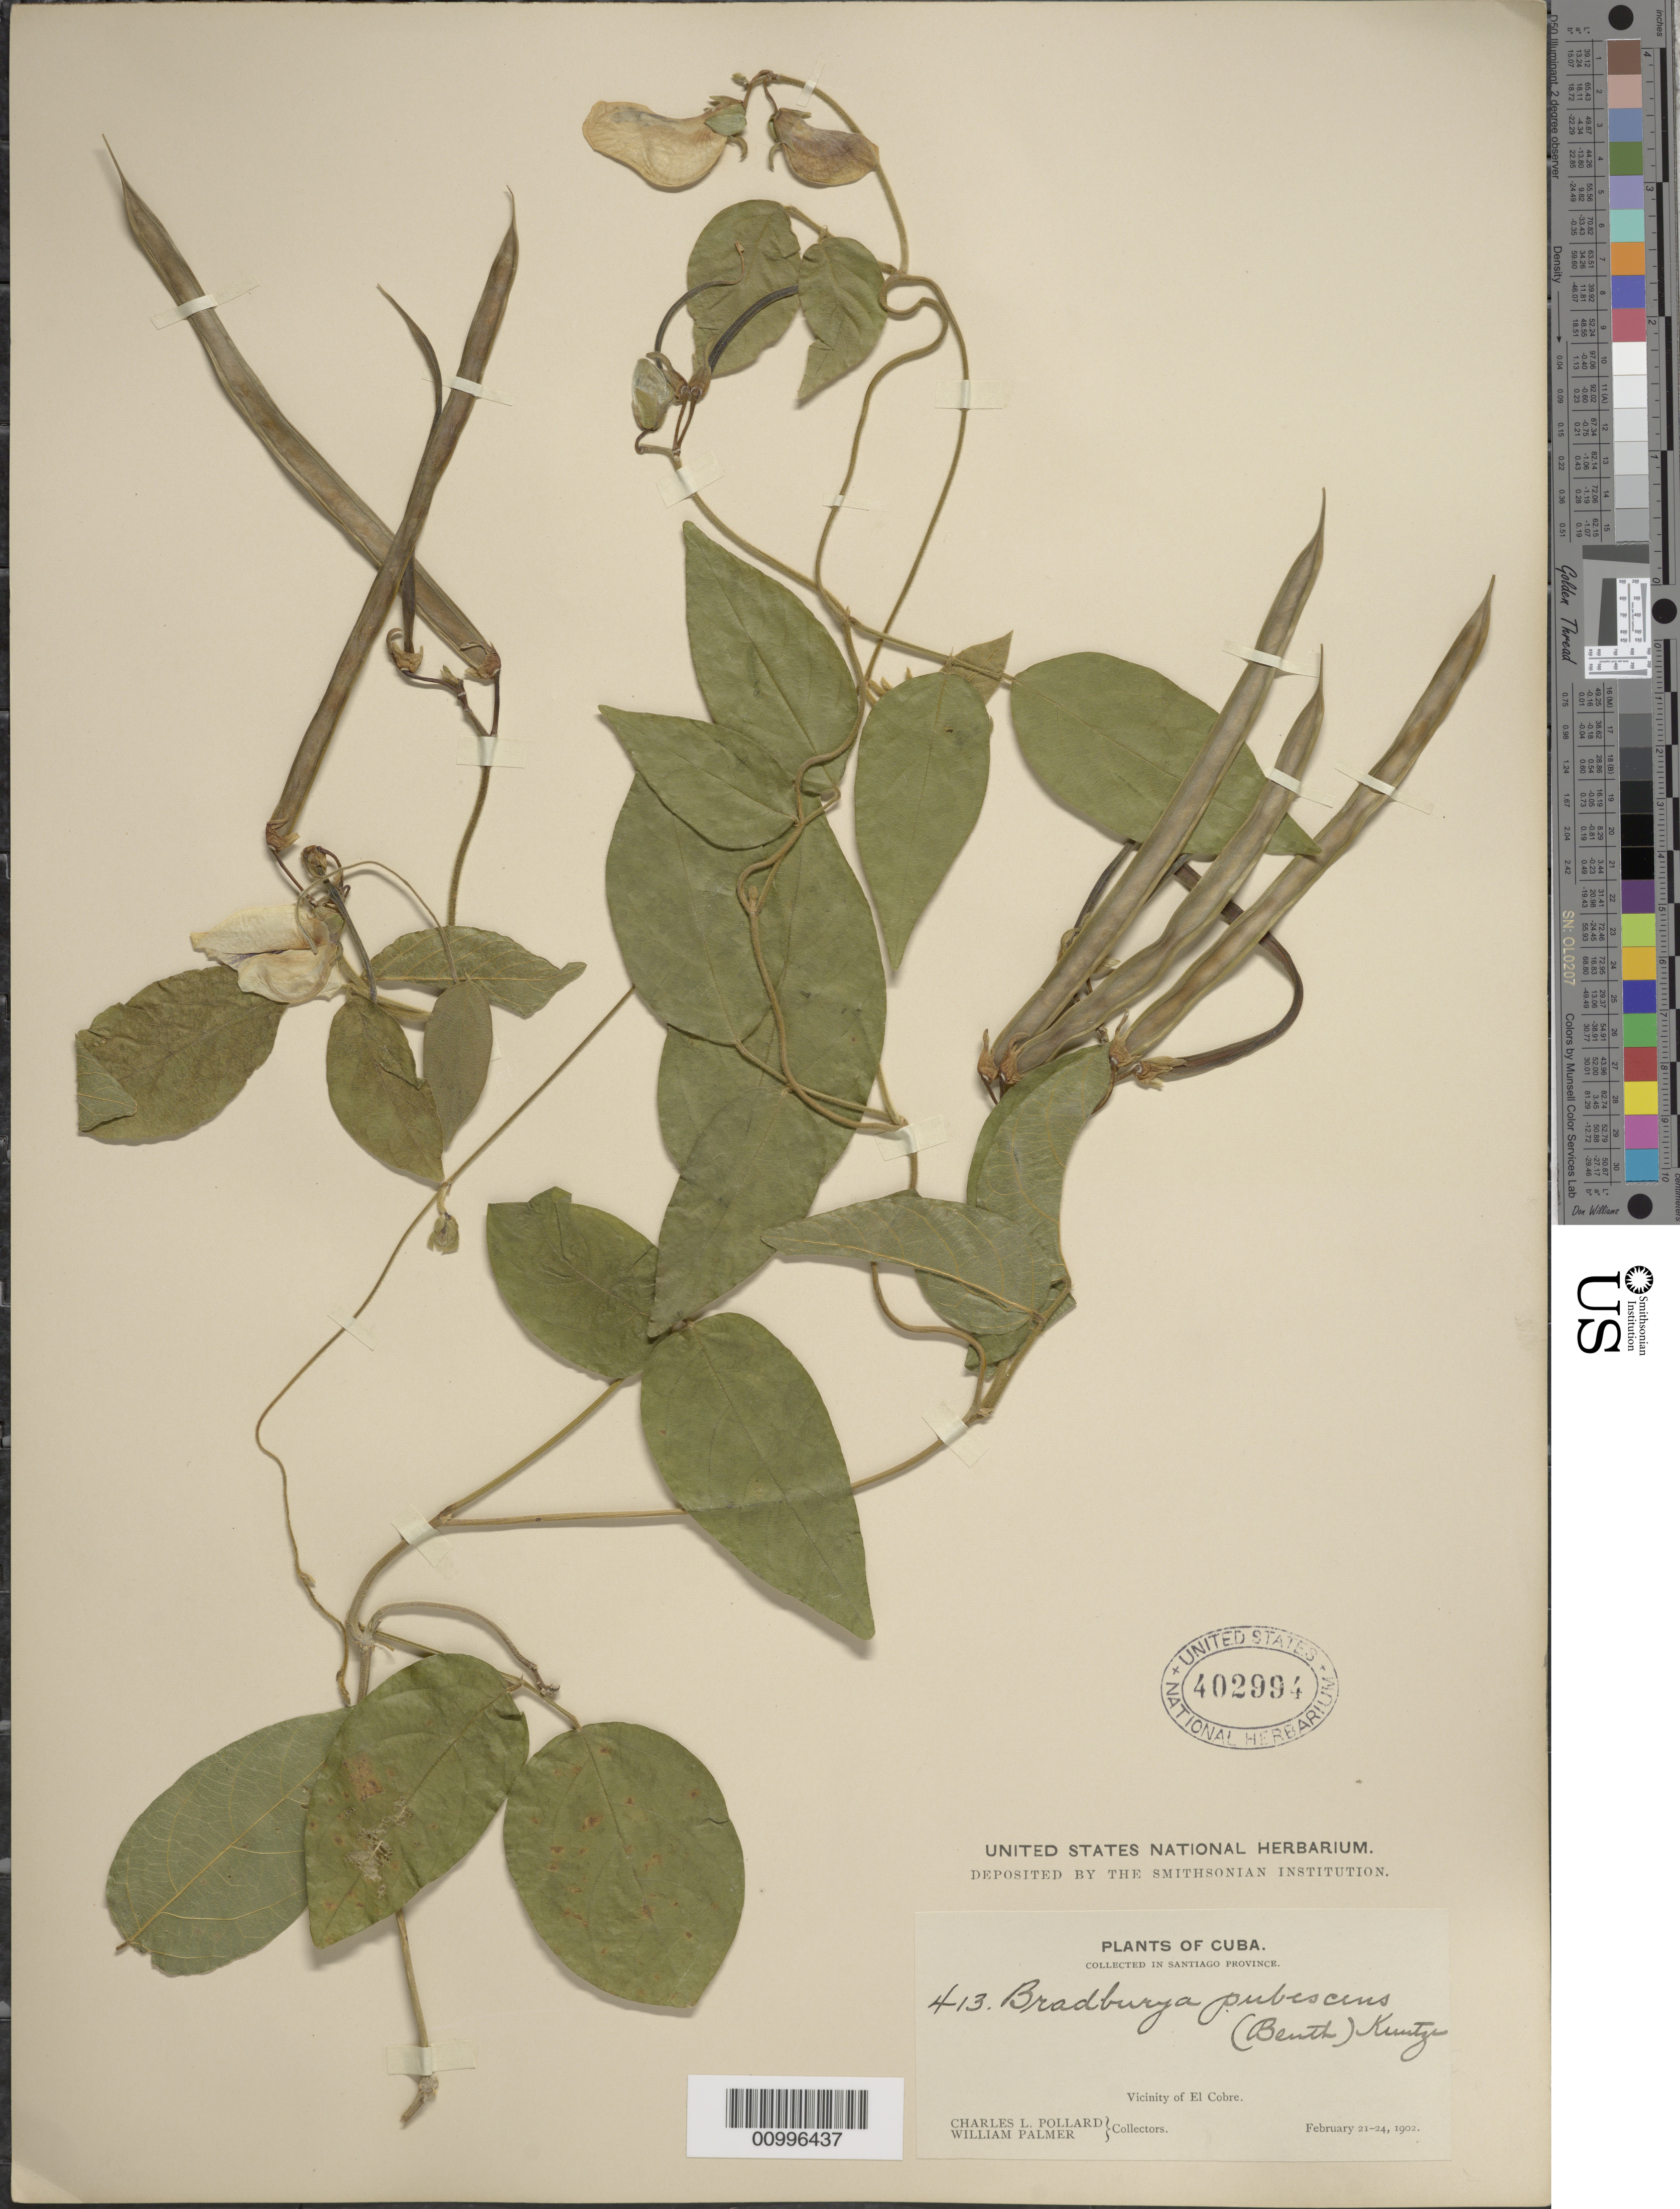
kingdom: Plantae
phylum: Tracheophyta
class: Magnoliopsida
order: Fabales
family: Fabaceae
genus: Centrosema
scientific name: Centrosema pubescens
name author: Benth.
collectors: C. L. Pollard & W. Palmer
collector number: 413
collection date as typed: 21 Feb 1902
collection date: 1902-02-21/1902-02-24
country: Cuba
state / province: Santiago de Cuba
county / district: Santiago De Cuba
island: Cuba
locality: Santiago de Cuba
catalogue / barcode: US 402994